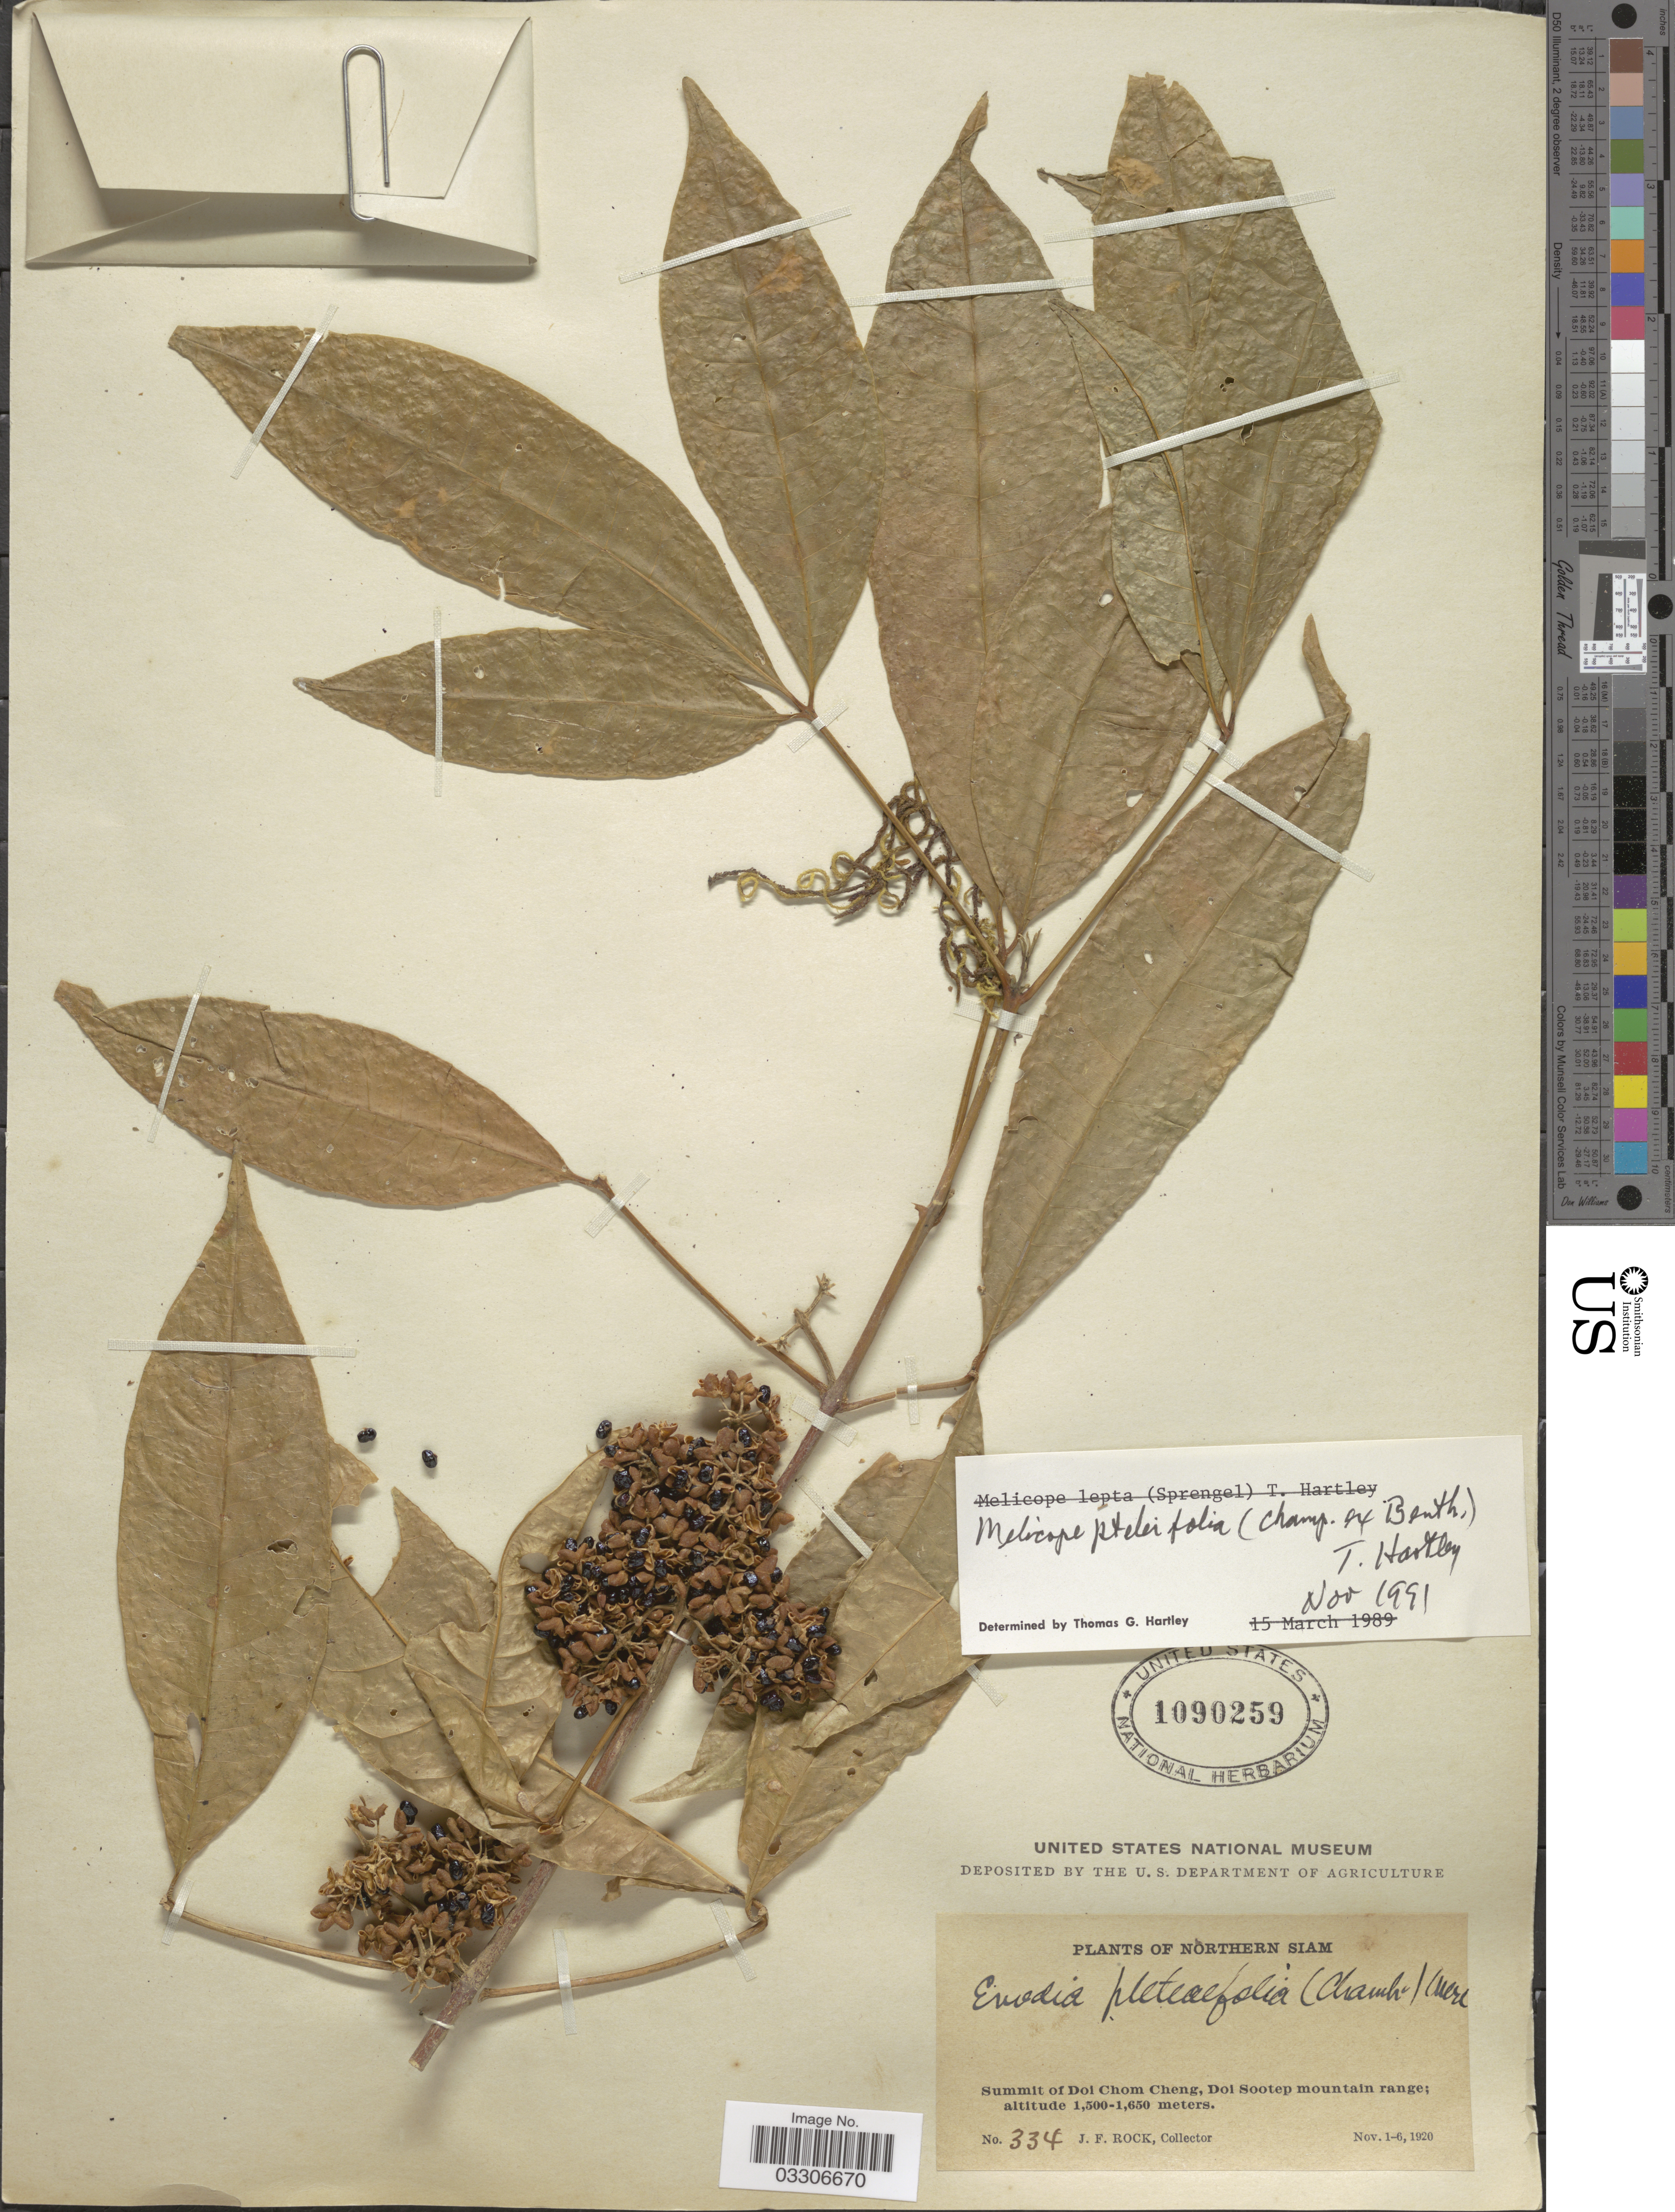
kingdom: Plantae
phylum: Tracheophyta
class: Magnoliopsida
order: Sapindales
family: Rutaceae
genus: Melicope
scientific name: Melicope pteleifolia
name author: (Champ. ex Benth.) T.G. Hartley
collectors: J. Rock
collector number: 334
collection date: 1920-11-01/1920-11-06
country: Thailand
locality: Northern Siam. Summit of Doi Chom Cheng, Doi Sootep mountain range.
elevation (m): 1500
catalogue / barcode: US 1090259